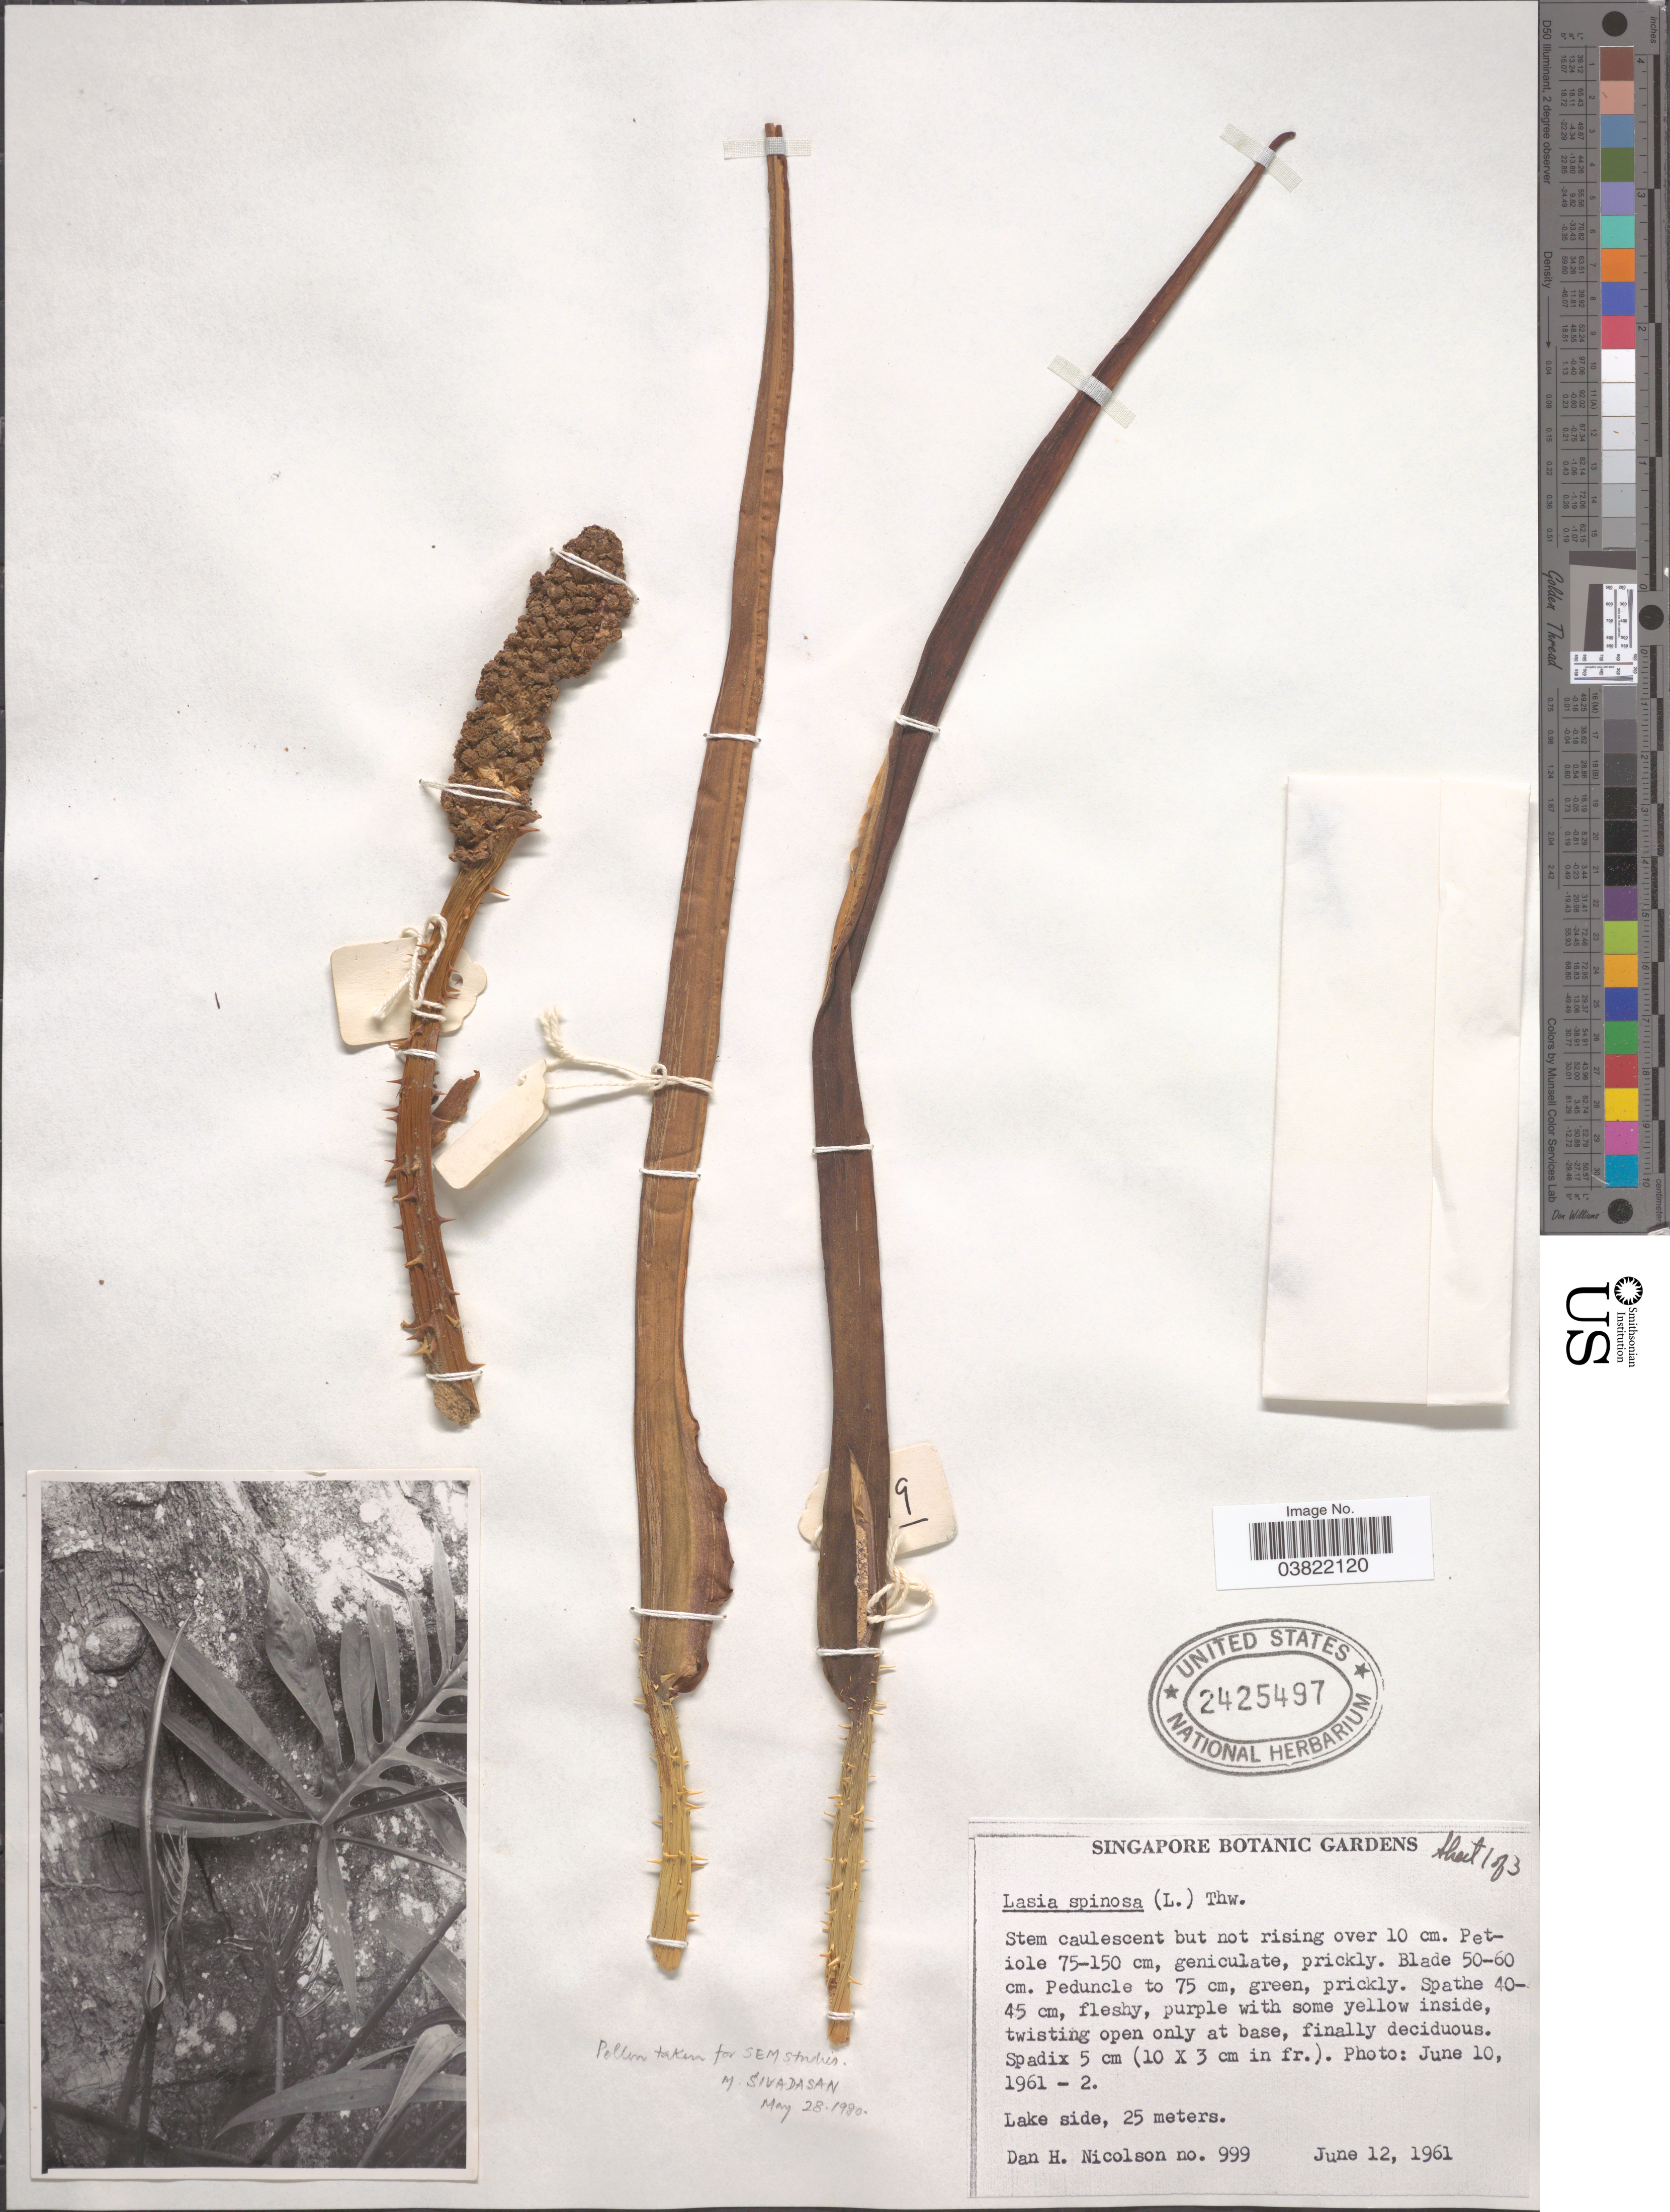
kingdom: Plantae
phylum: Tracheophyta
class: Liliopsida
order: Alismatales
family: Araceae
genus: Lasia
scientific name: Lasia spinosa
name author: (L.) Thwaites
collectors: D. H. Nicolson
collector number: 999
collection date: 1961-06-12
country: Singapore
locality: Singapore Botanic Gardens. Lake side.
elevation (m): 25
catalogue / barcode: US 2425497